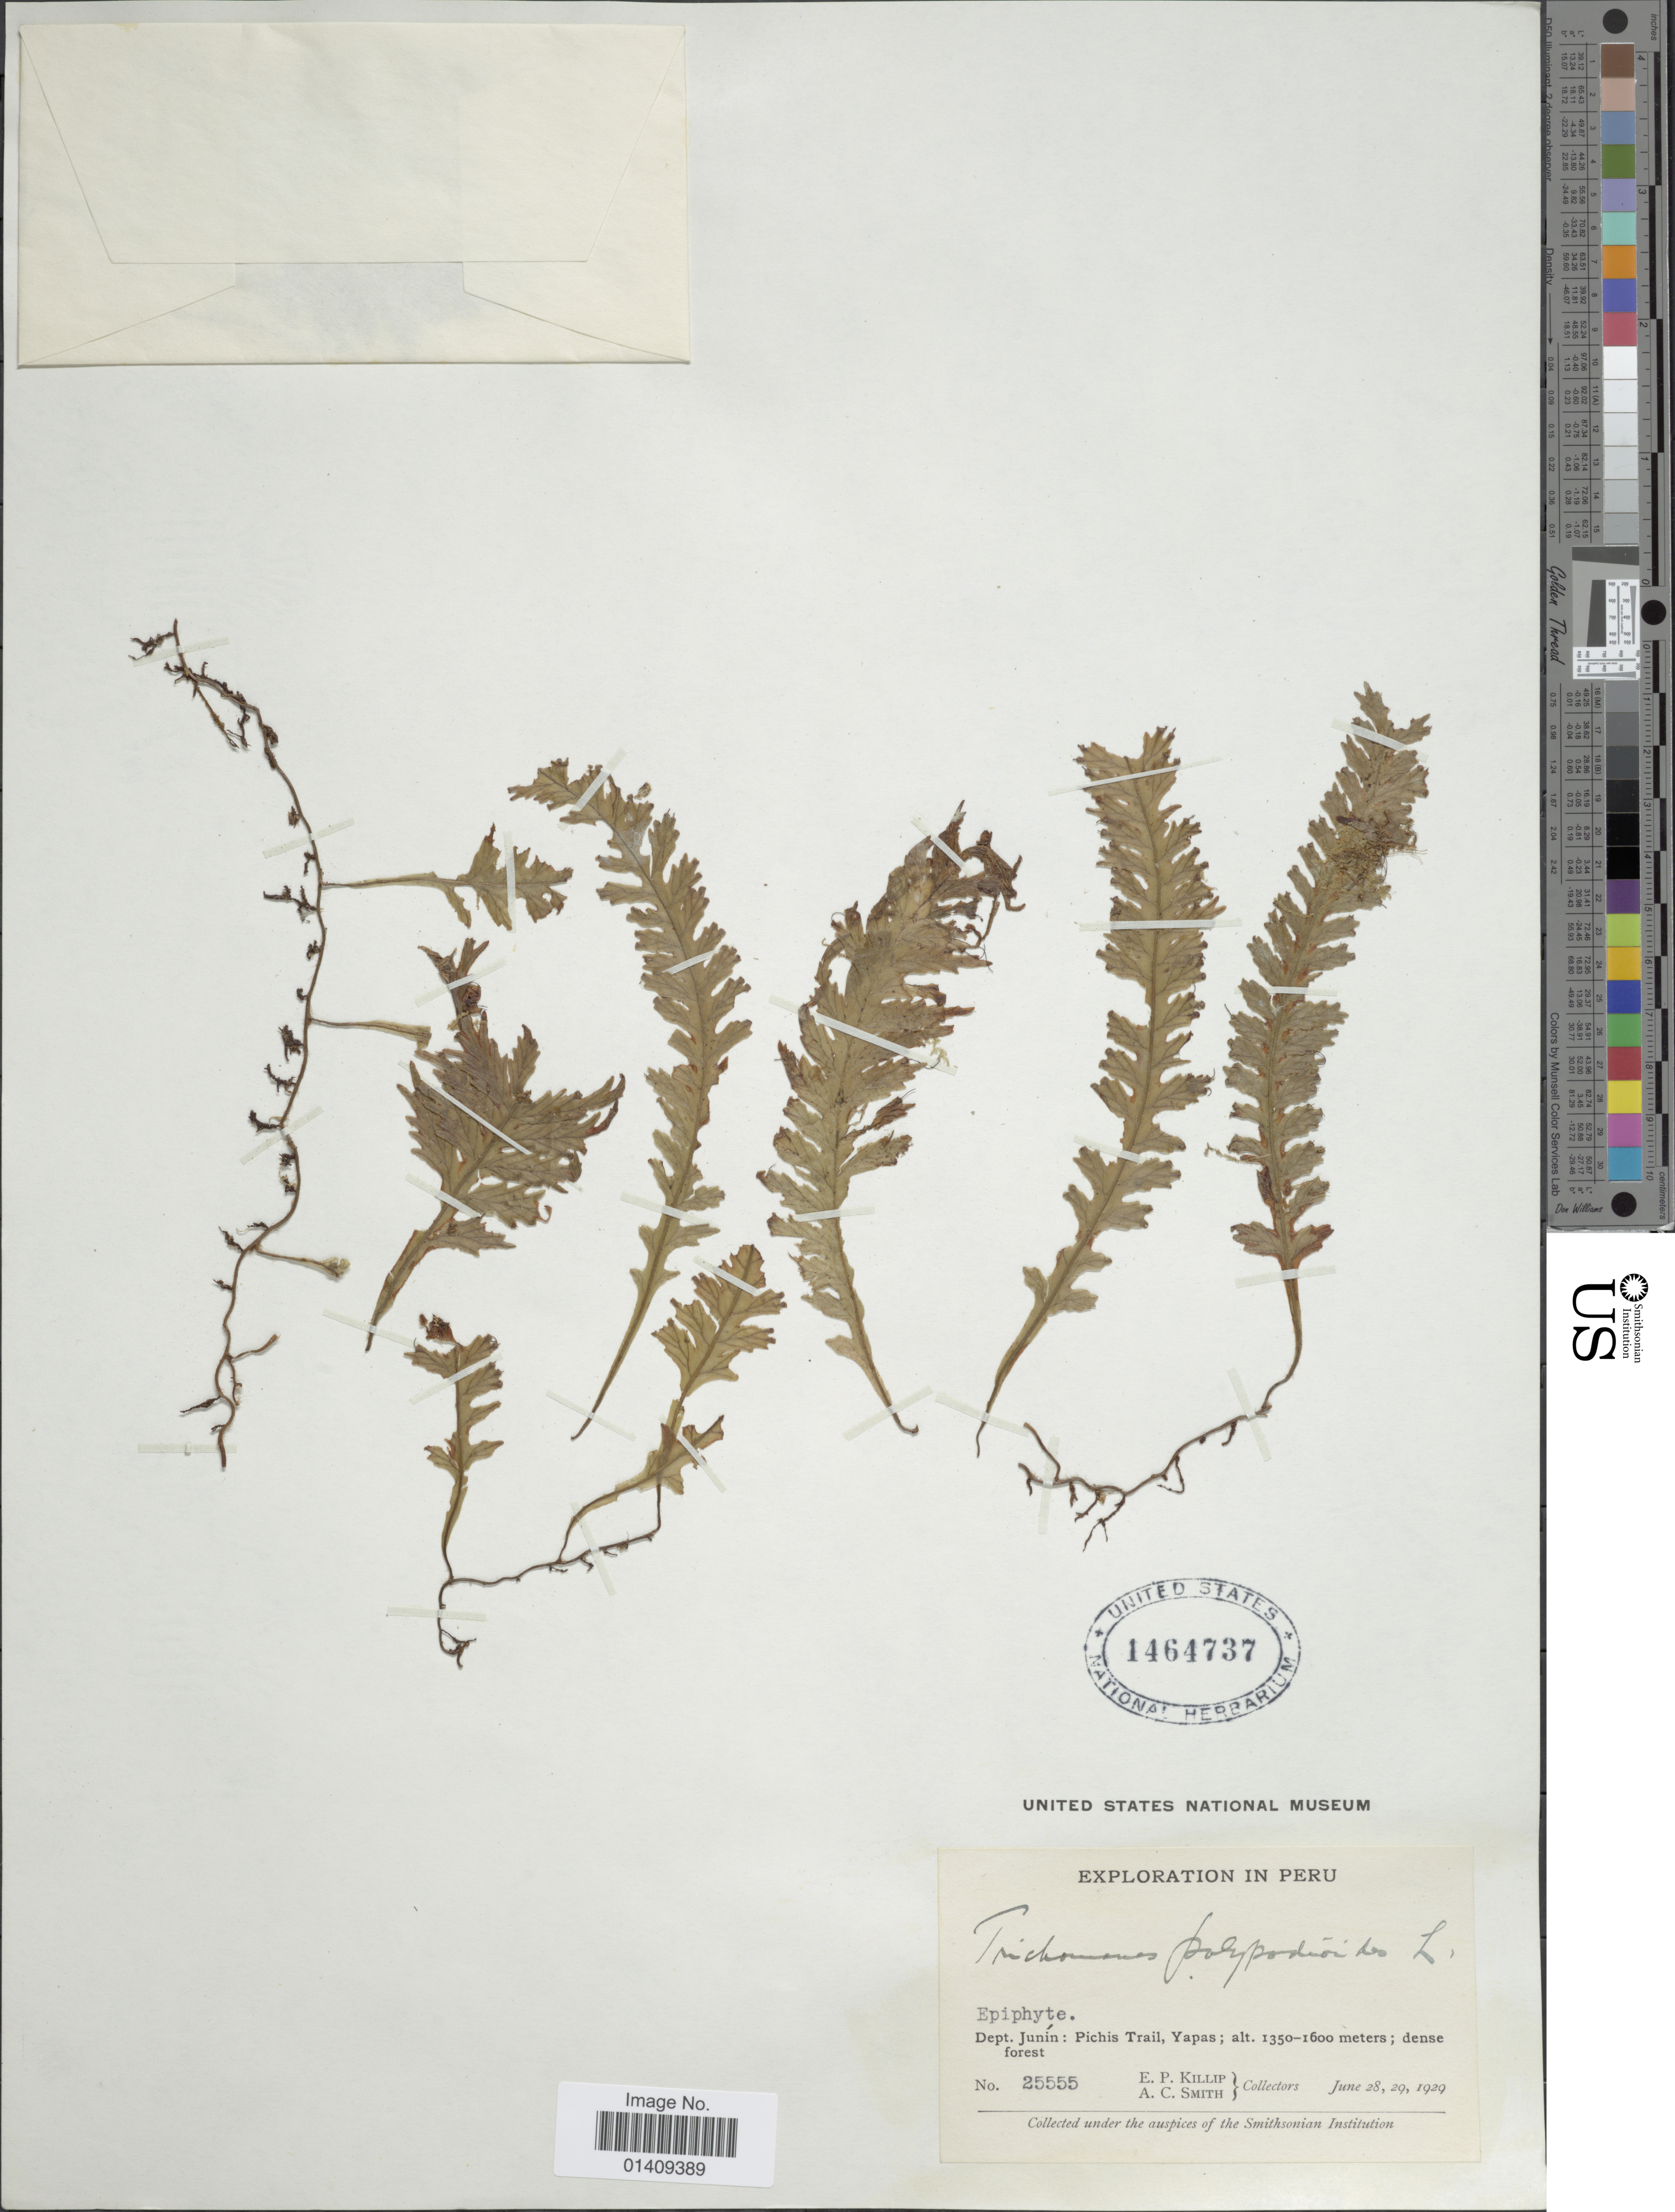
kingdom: Plantae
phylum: Tracheophyta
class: Polypodiopsida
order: Hymenophyllales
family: Hymenophyllaceae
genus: Trichomanes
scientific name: Trichomanes polypodioides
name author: L.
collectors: E. P. Killip & A. C. Smith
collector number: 25555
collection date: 1929-06-28/1929-06-29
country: Peru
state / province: Junín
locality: Dept. Junin: Pichis trail, Yapas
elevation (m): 1350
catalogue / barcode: US 1464737